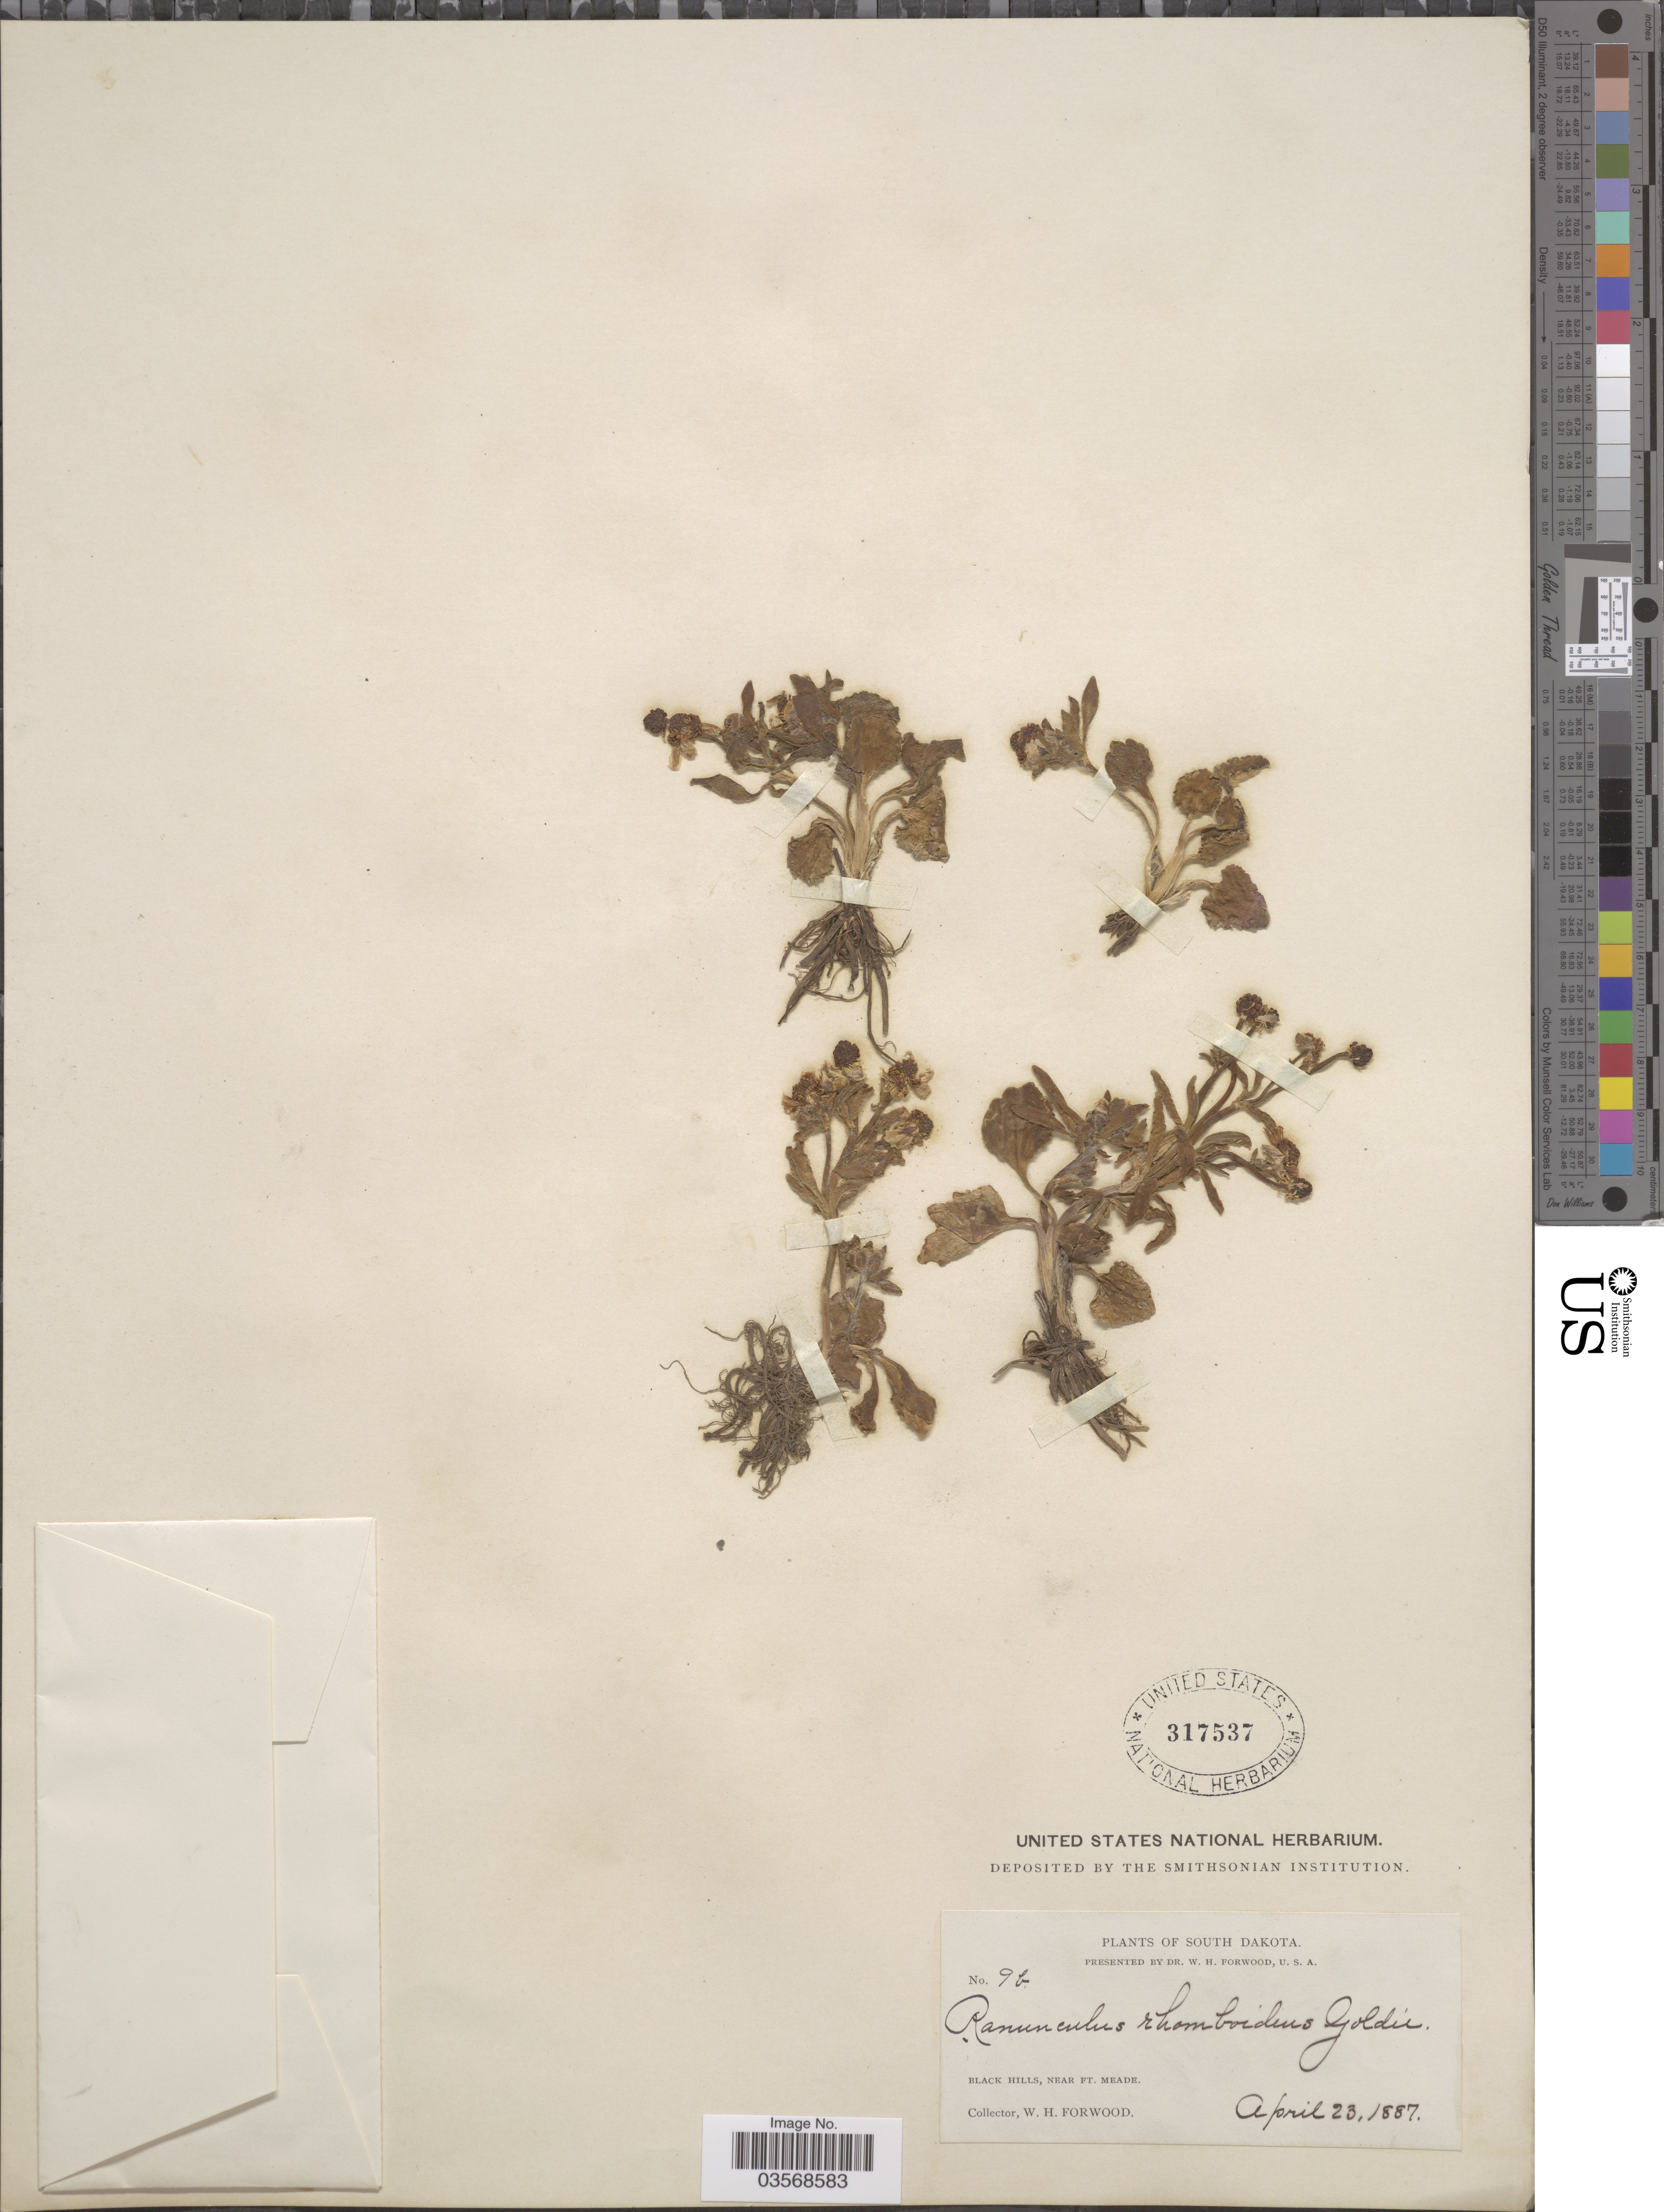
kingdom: Plantae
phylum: Tracheophyta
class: Magnoliopsida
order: Ranunculales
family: Ranunculaceae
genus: Ranunculus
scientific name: Ranunculus ovalis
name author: Raf.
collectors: W. Forwood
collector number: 9b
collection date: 1887-04-23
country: United States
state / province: South Dakota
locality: Black Hills, near Ft. Meade.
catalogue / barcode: US 317537